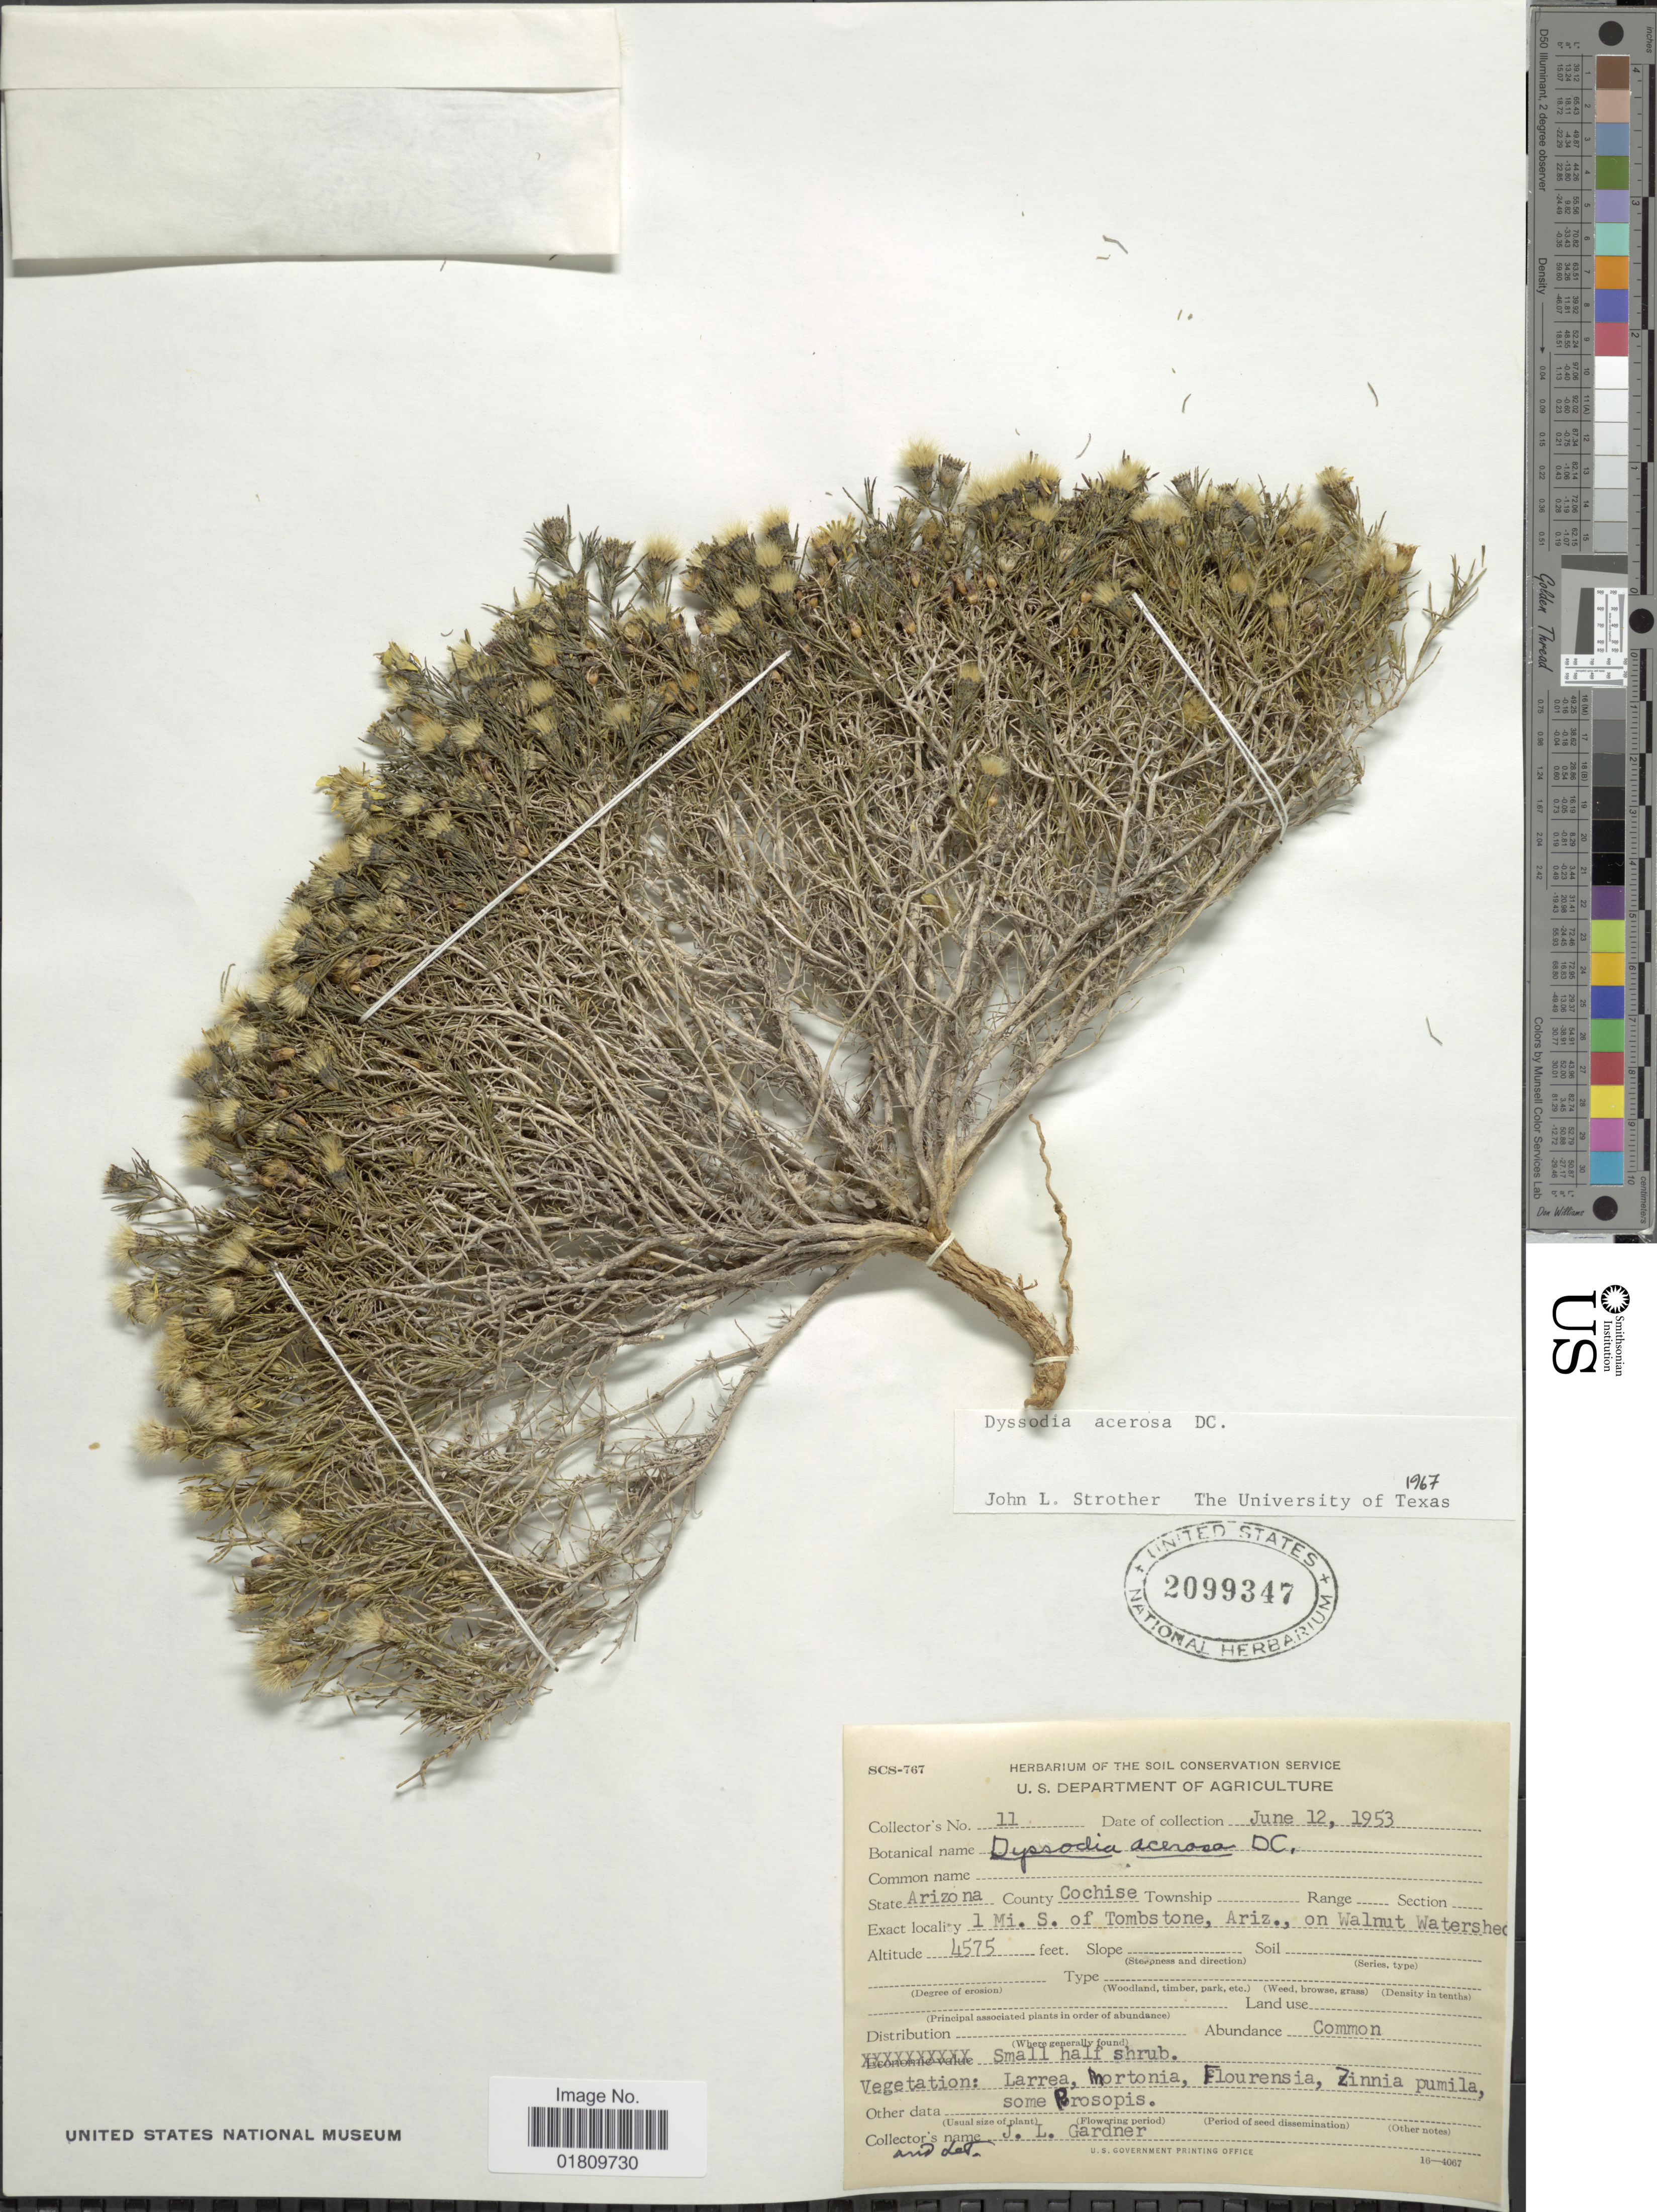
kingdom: Plantae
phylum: Tracheophyta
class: Magnoliopsida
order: Asterales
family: Asteraceae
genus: Thymophylla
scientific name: Thymophylla acerosa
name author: (DC.) Strother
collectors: J. L. Gardner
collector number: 11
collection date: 1953-06-12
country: United States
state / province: Arizona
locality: County Cochise Township, 1 mi. S. of Tombstone, on Walnut Watershed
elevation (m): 1394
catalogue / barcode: US 2099347